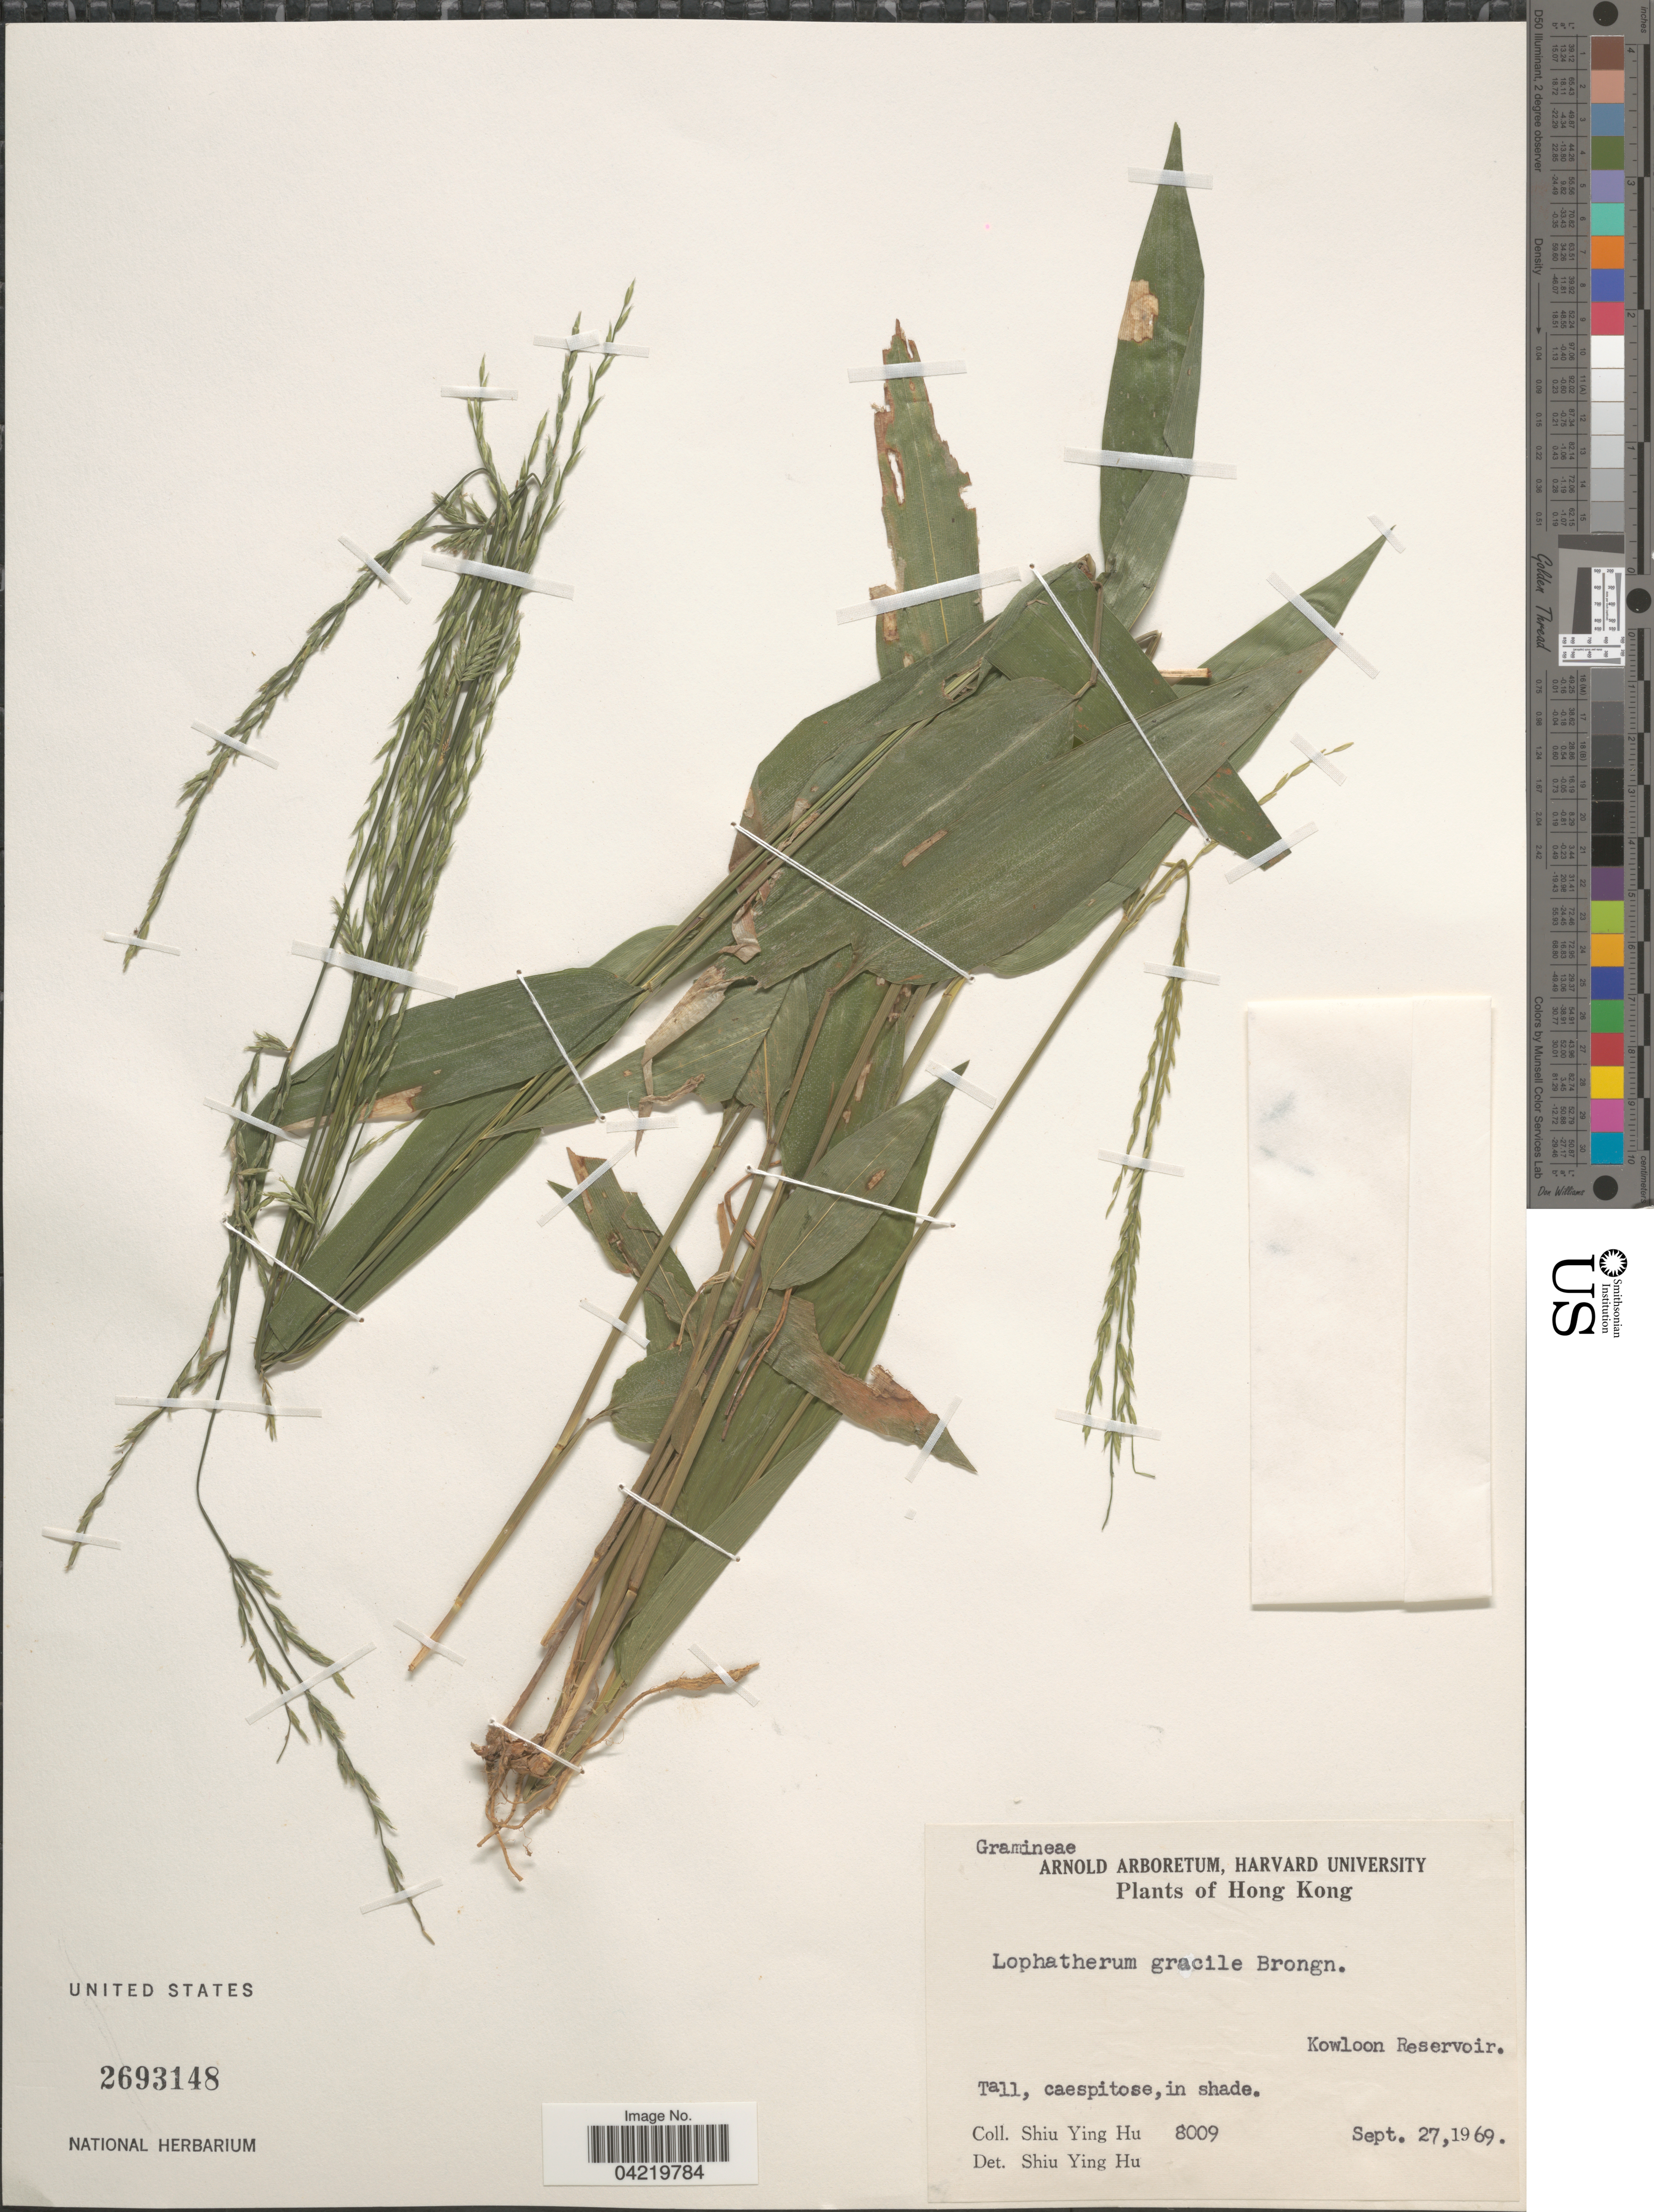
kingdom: Plantae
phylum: Tracheophyta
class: Liliopsida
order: Poales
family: Poaceae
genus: Lophatherum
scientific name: Lophatherum gracile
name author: Brongn.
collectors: S. Y. Hu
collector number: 8009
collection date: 1969-09-27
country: China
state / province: Hong Kong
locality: Kowloon Reservoir.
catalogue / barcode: US 2693148